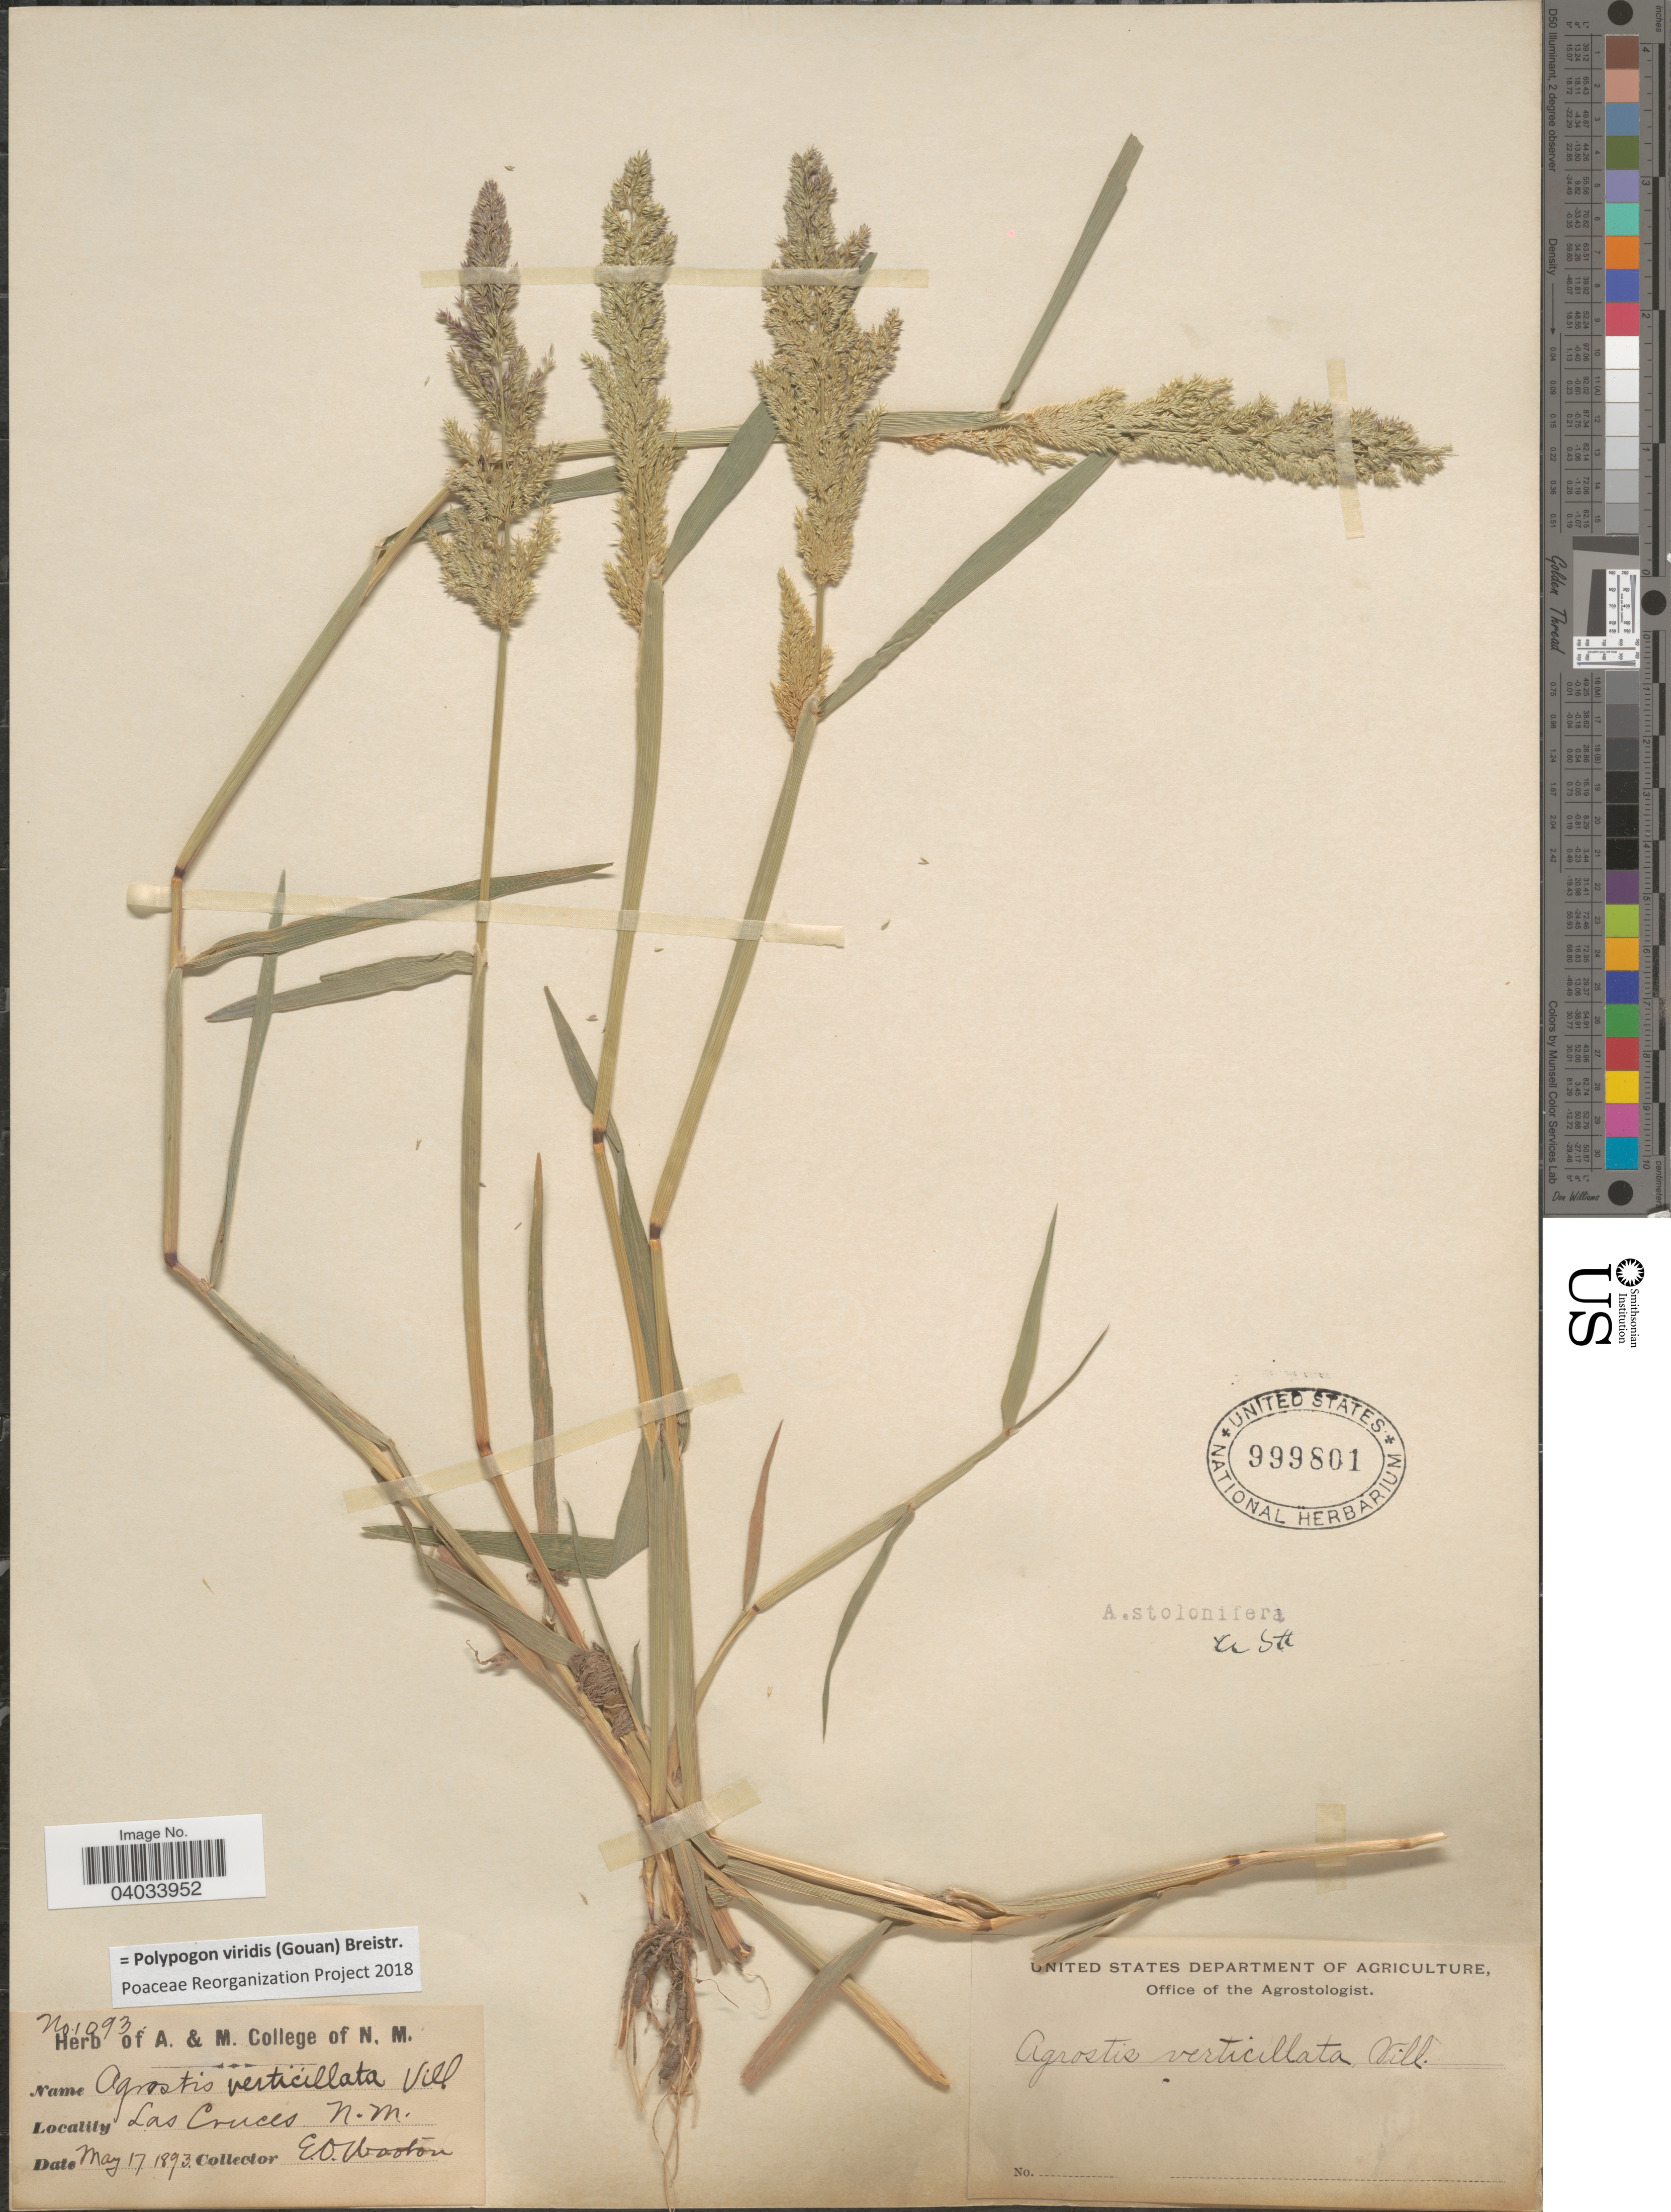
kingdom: Plantae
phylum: Tracheophyta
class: Liliopsida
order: Poales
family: Poaceae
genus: Polypogon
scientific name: Polypogon viridis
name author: (Gouan) Breistroffer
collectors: E. O. Wooton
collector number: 1093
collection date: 1893-05-17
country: United States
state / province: New Mexico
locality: Las Cruces.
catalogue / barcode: US 999801